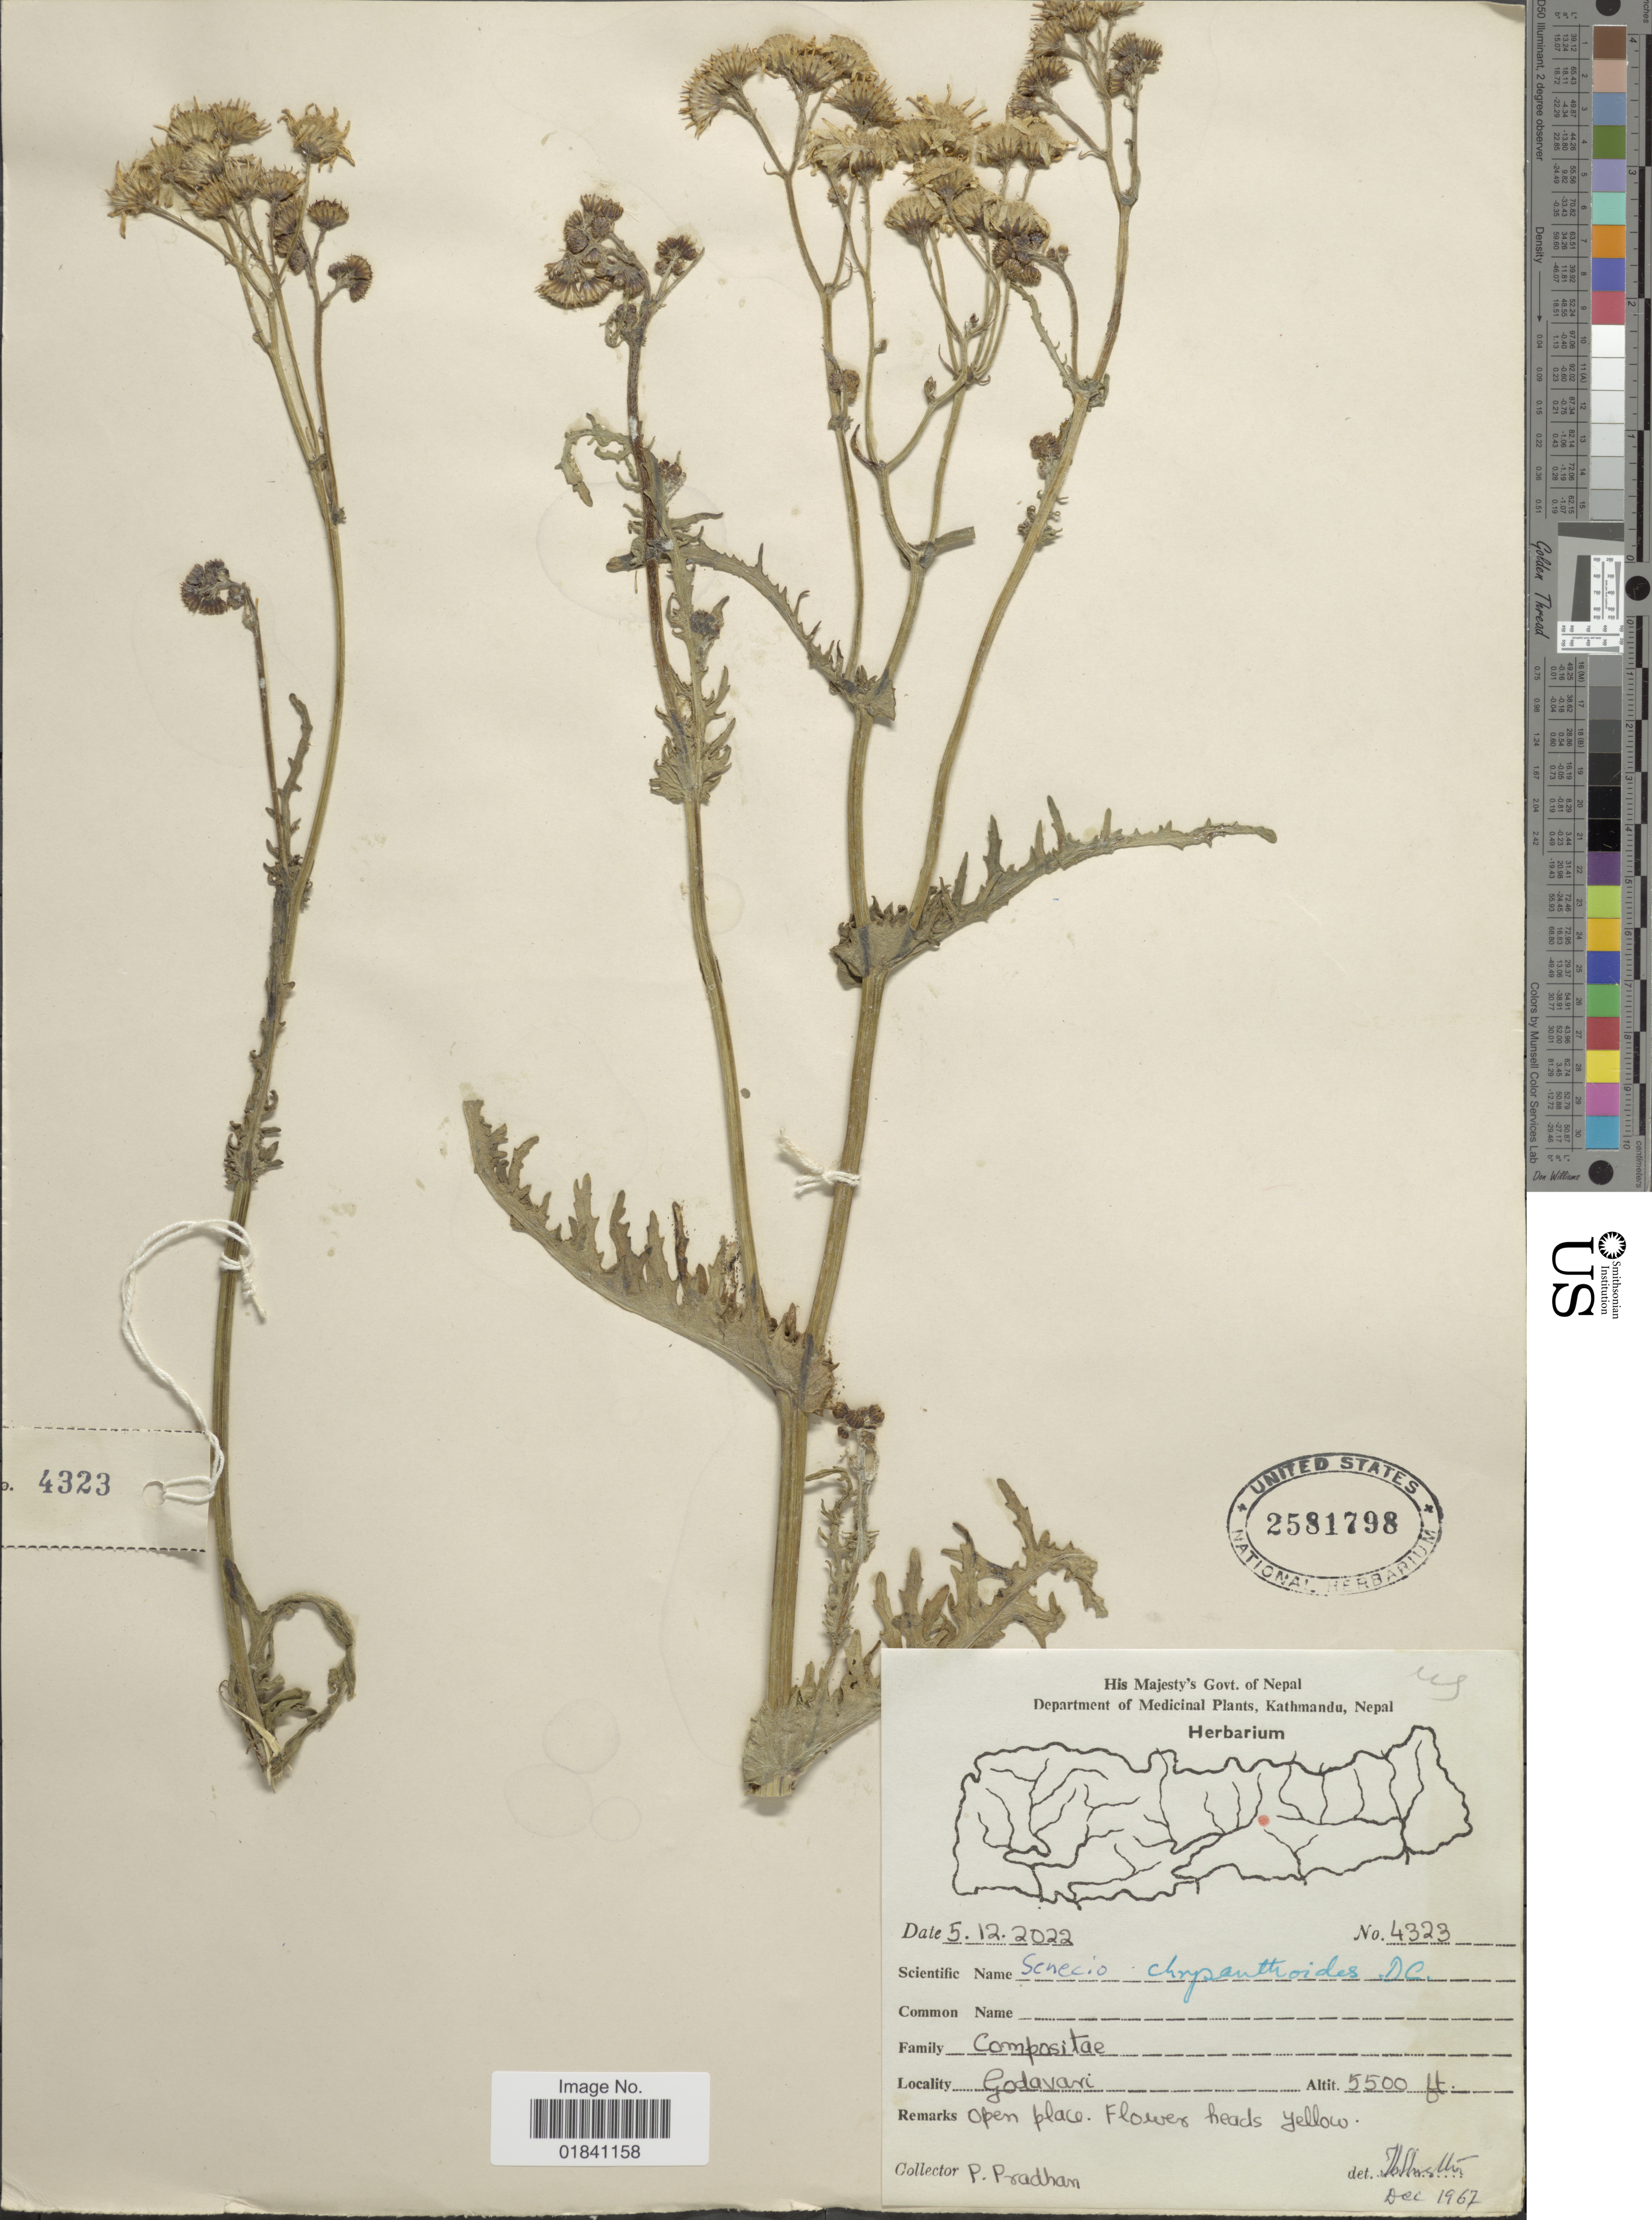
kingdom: Plantae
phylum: Tracheophyta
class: Magnoliopsida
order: Asterales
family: Asteraceae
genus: Senecio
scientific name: Senecio chrysanthemoides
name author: DC.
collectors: P. Pradhan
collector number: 4323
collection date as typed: Transcribed d/m/y: 5/12/2022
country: Nepal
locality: Godavari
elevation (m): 1676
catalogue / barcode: US 2581798